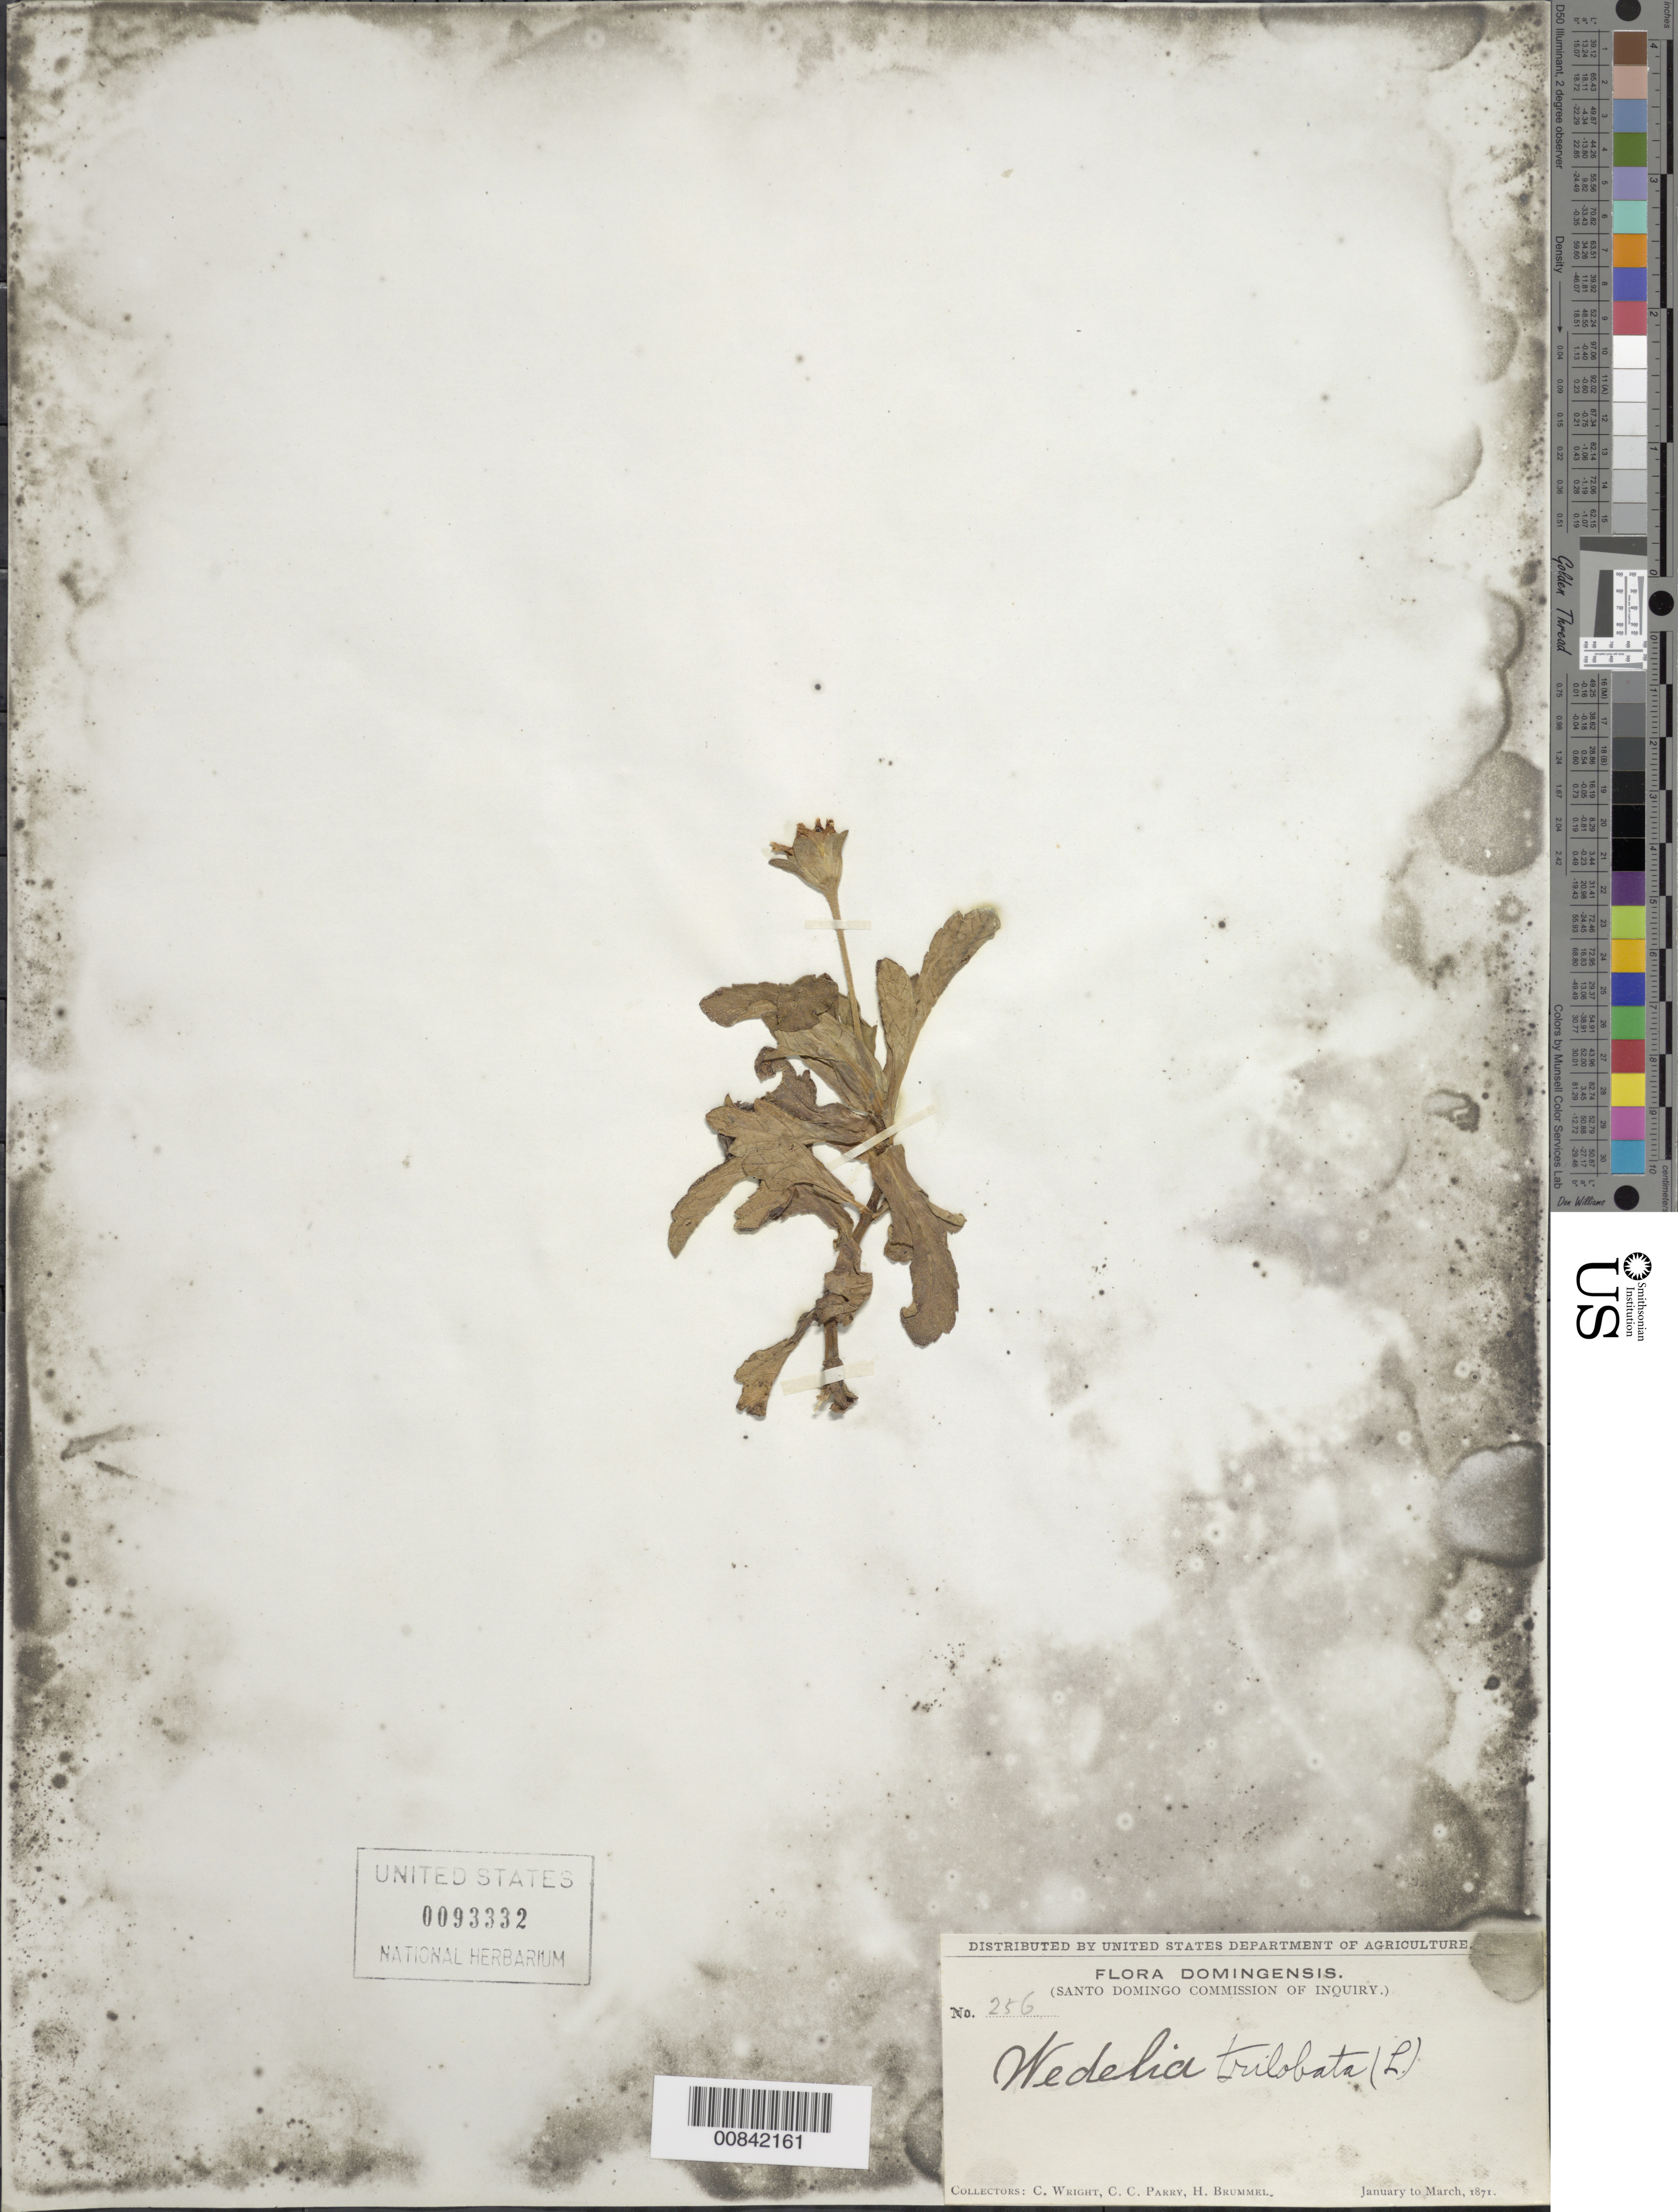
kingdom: Plantae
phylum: Tracheophyta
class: Magnoliopsida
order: Asterales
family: Asteraceae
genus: Sphagneticola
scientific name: Sphagneticola trilobata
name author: (L.) Pruski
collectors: C. Wright, C. C. Parry & H. Brummel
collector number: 256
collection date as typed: Jan 1871 to -- Mar 1871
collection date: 1871-01/1871-03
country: Dominican Republic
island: Hispaniola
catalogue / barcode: US 93332